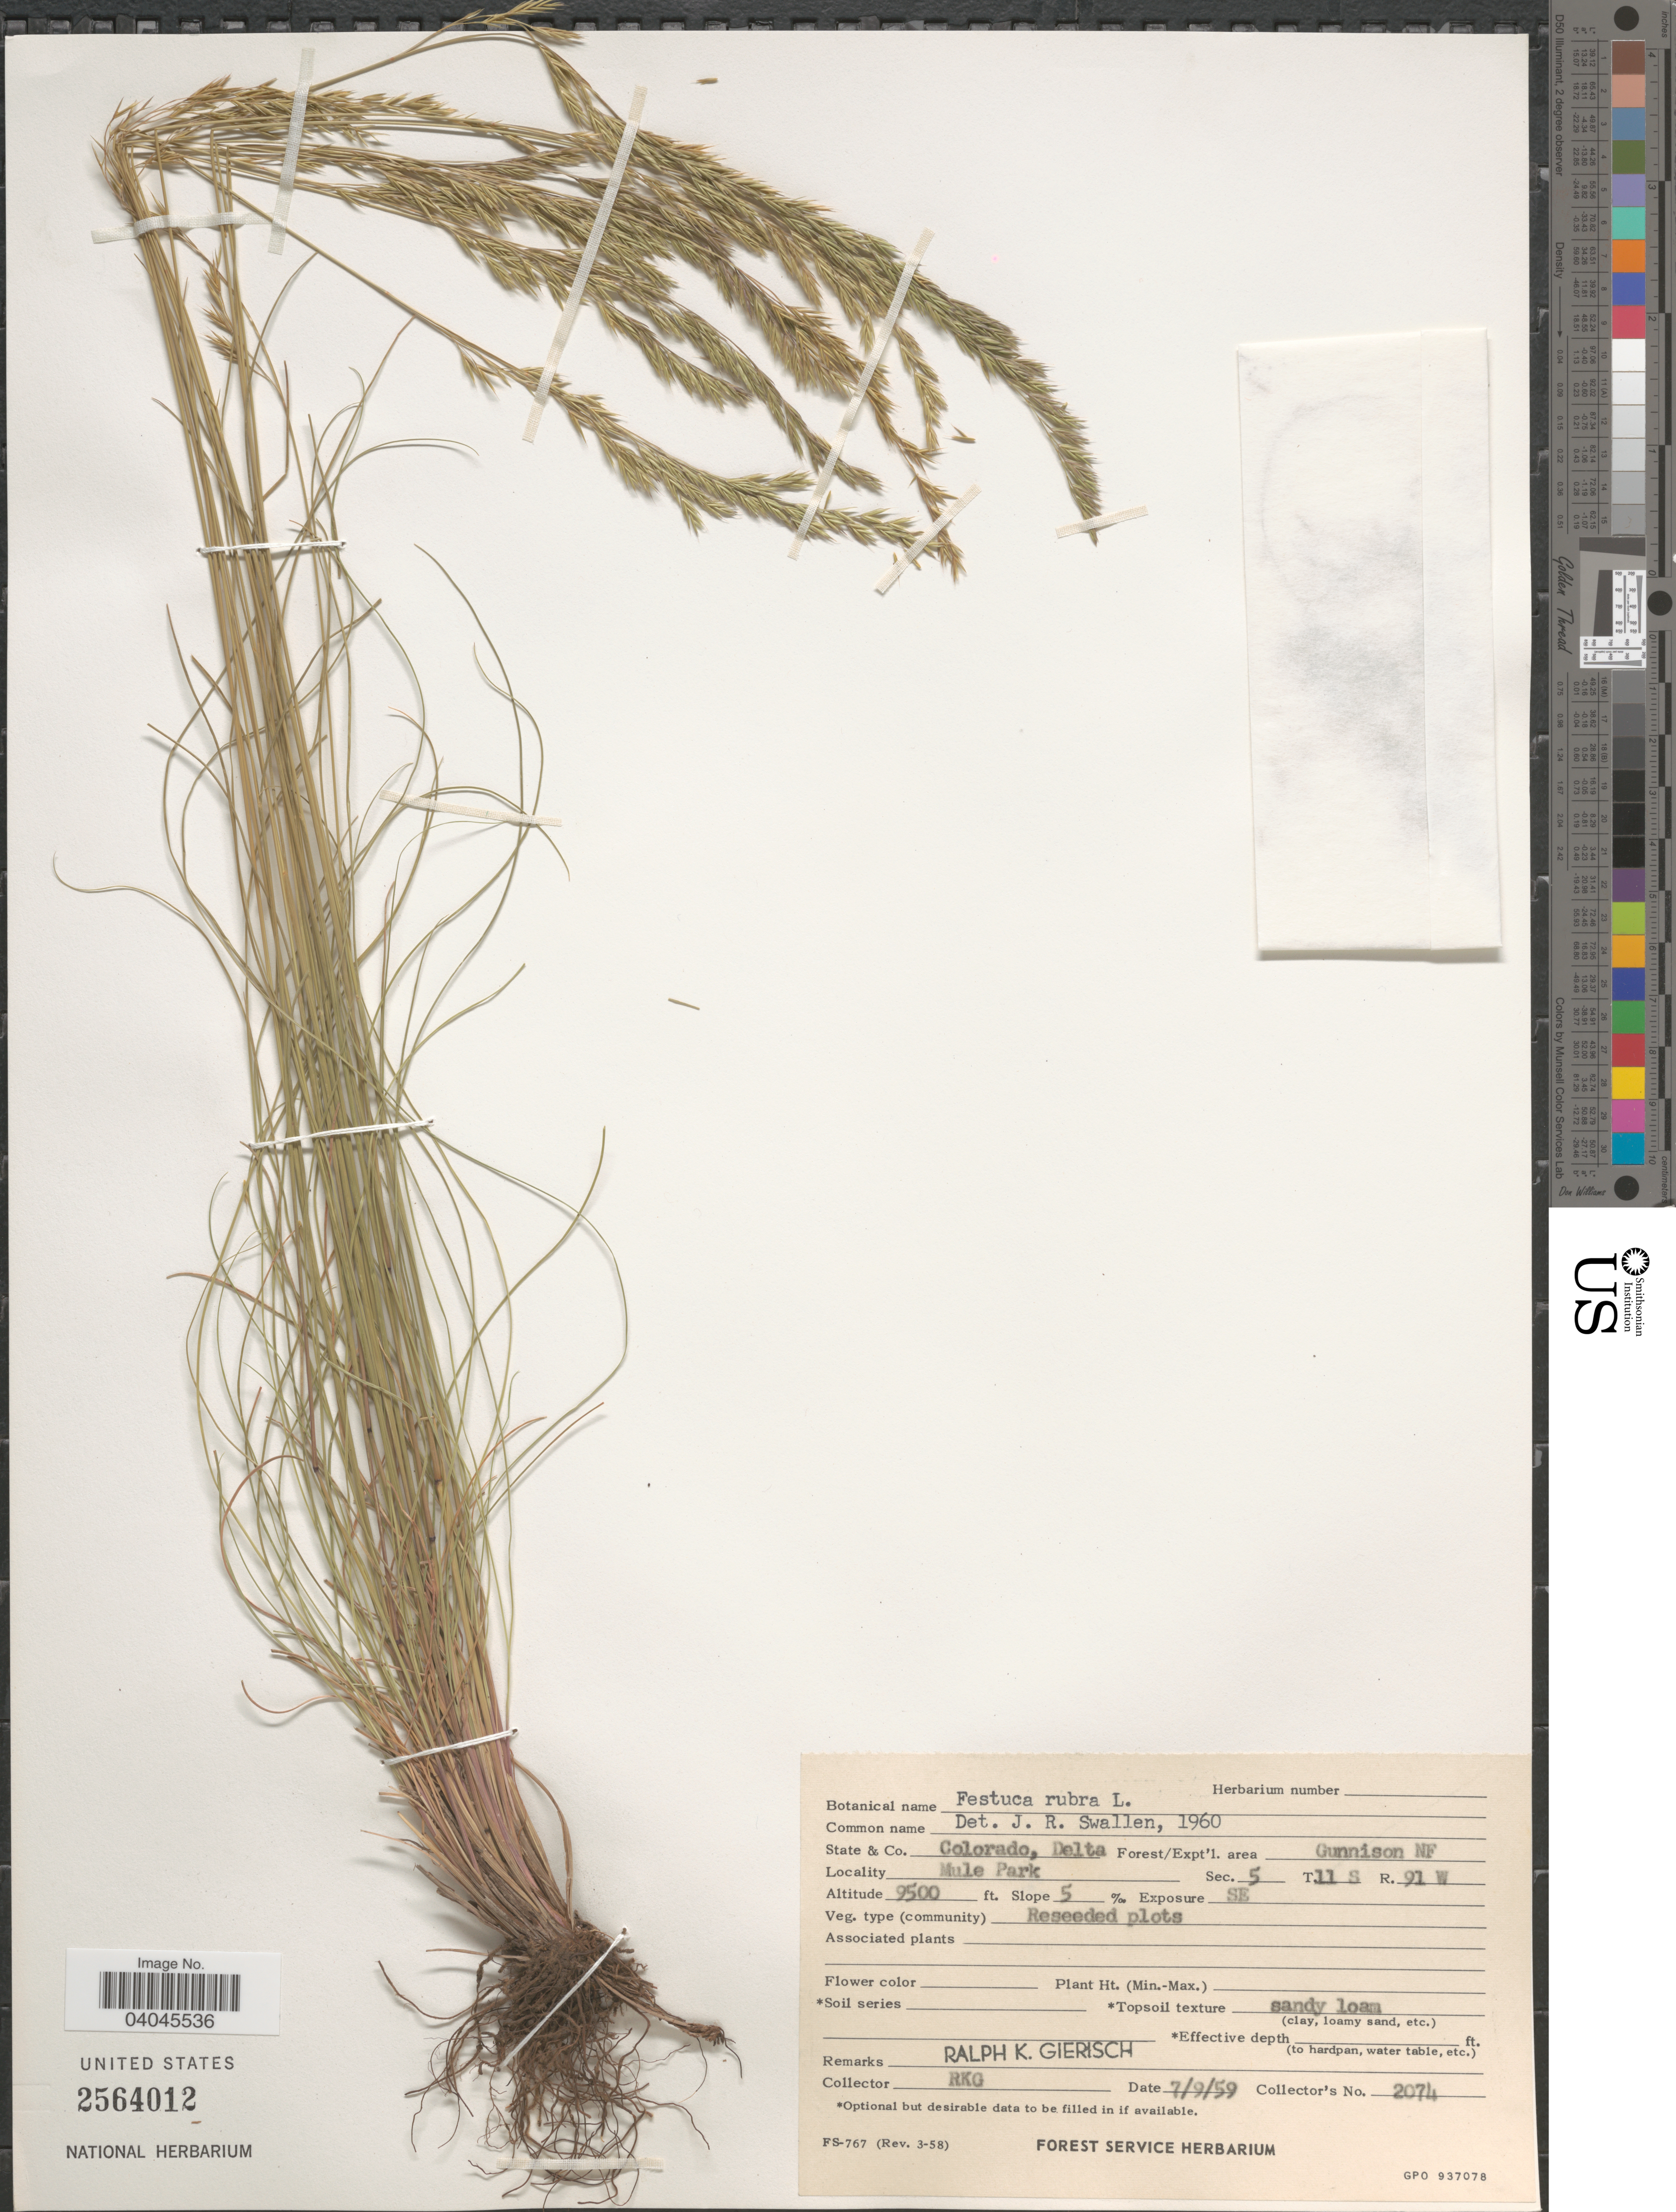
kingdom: Plantae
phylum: Tracheophyta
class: Liliopsida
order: Poales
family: Poaceae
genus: Festuca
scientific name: Festuca rubra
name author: L.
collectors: R. Gierisch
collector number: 2074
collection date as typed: Transcribed d/m/y: 9/7/59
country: United States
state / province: Colorado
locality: Co. Delta. Forest/Expt'l. area Gunnison NF. Mule Park. Sec. 5 T. 11 S R. 91 W. Slope 5%. Exposure SE.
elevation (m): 2896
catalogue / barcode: US 2564012